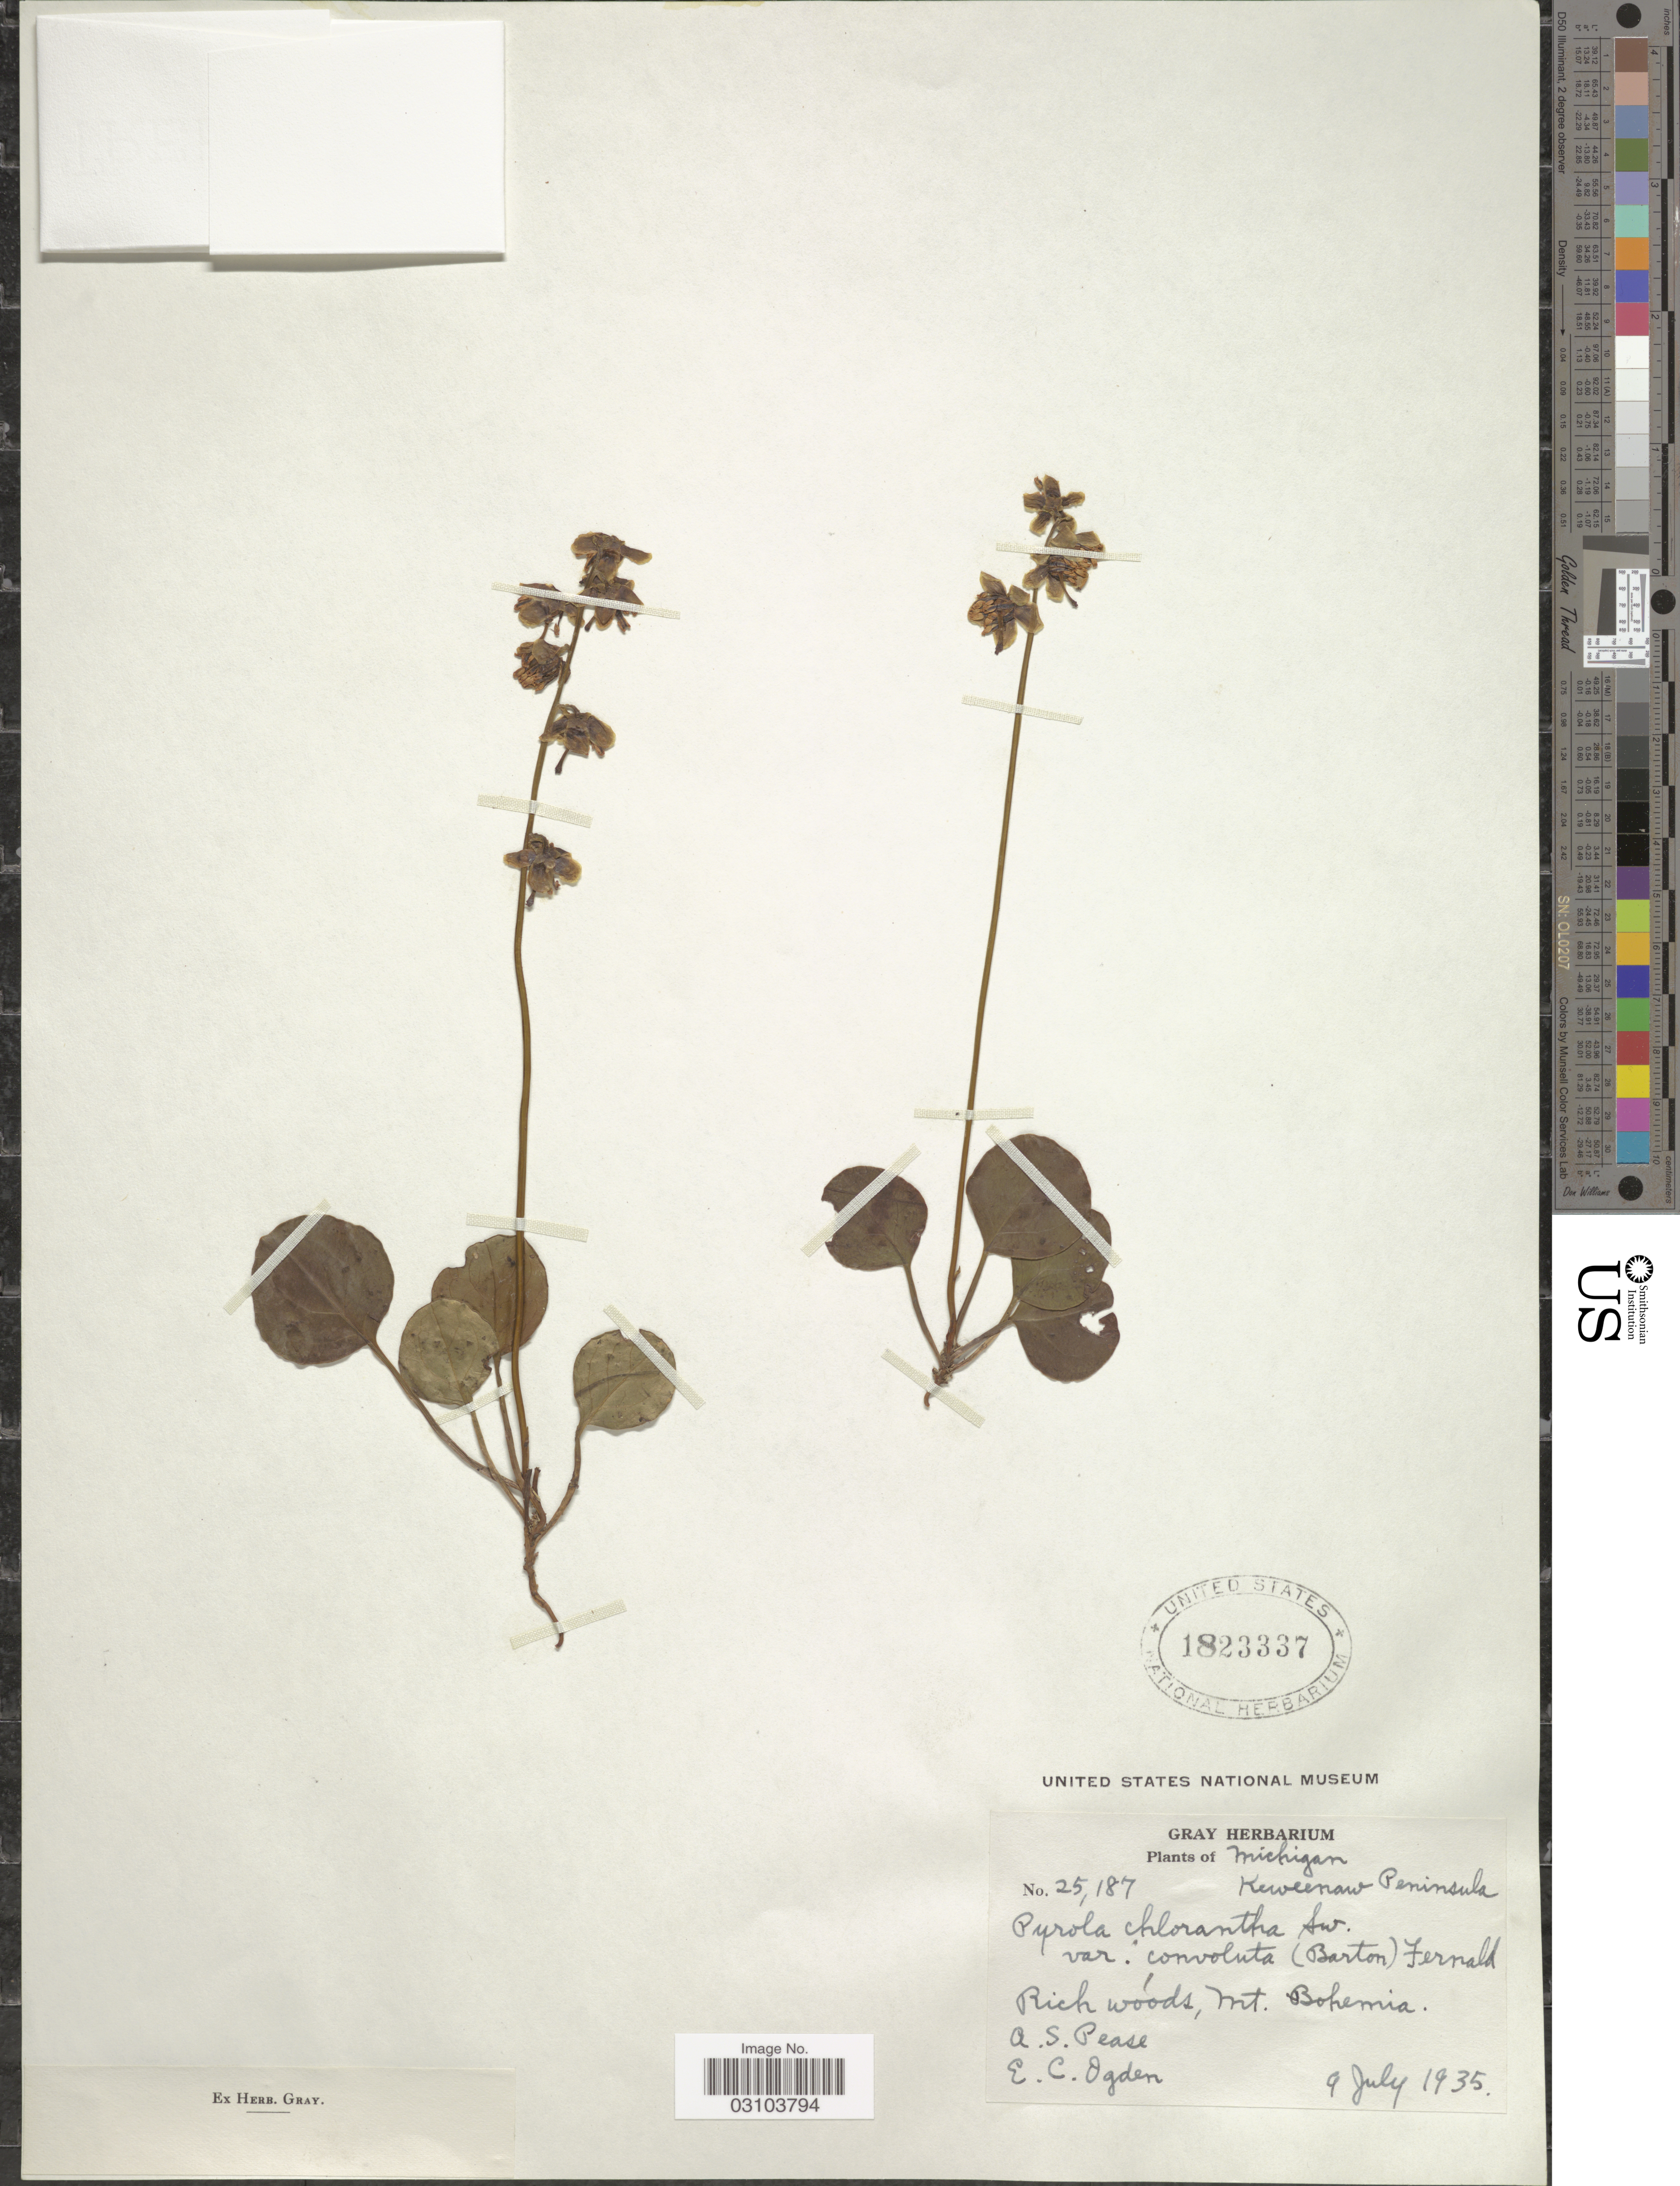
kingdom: Plantae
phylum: Tracheophyta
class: Magnoliopsida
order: Ericales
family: Ericaceae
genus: Pyrola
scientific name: Pyrola chlorantha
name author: Schweigg.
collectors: A. S. Pease & E. Ogden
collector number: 25187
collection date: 1935-07-09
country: United States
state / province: Michigan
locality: Keweenaw Peninsula. Rich woods, Mt. Bohemia.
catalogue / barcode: US 1823337